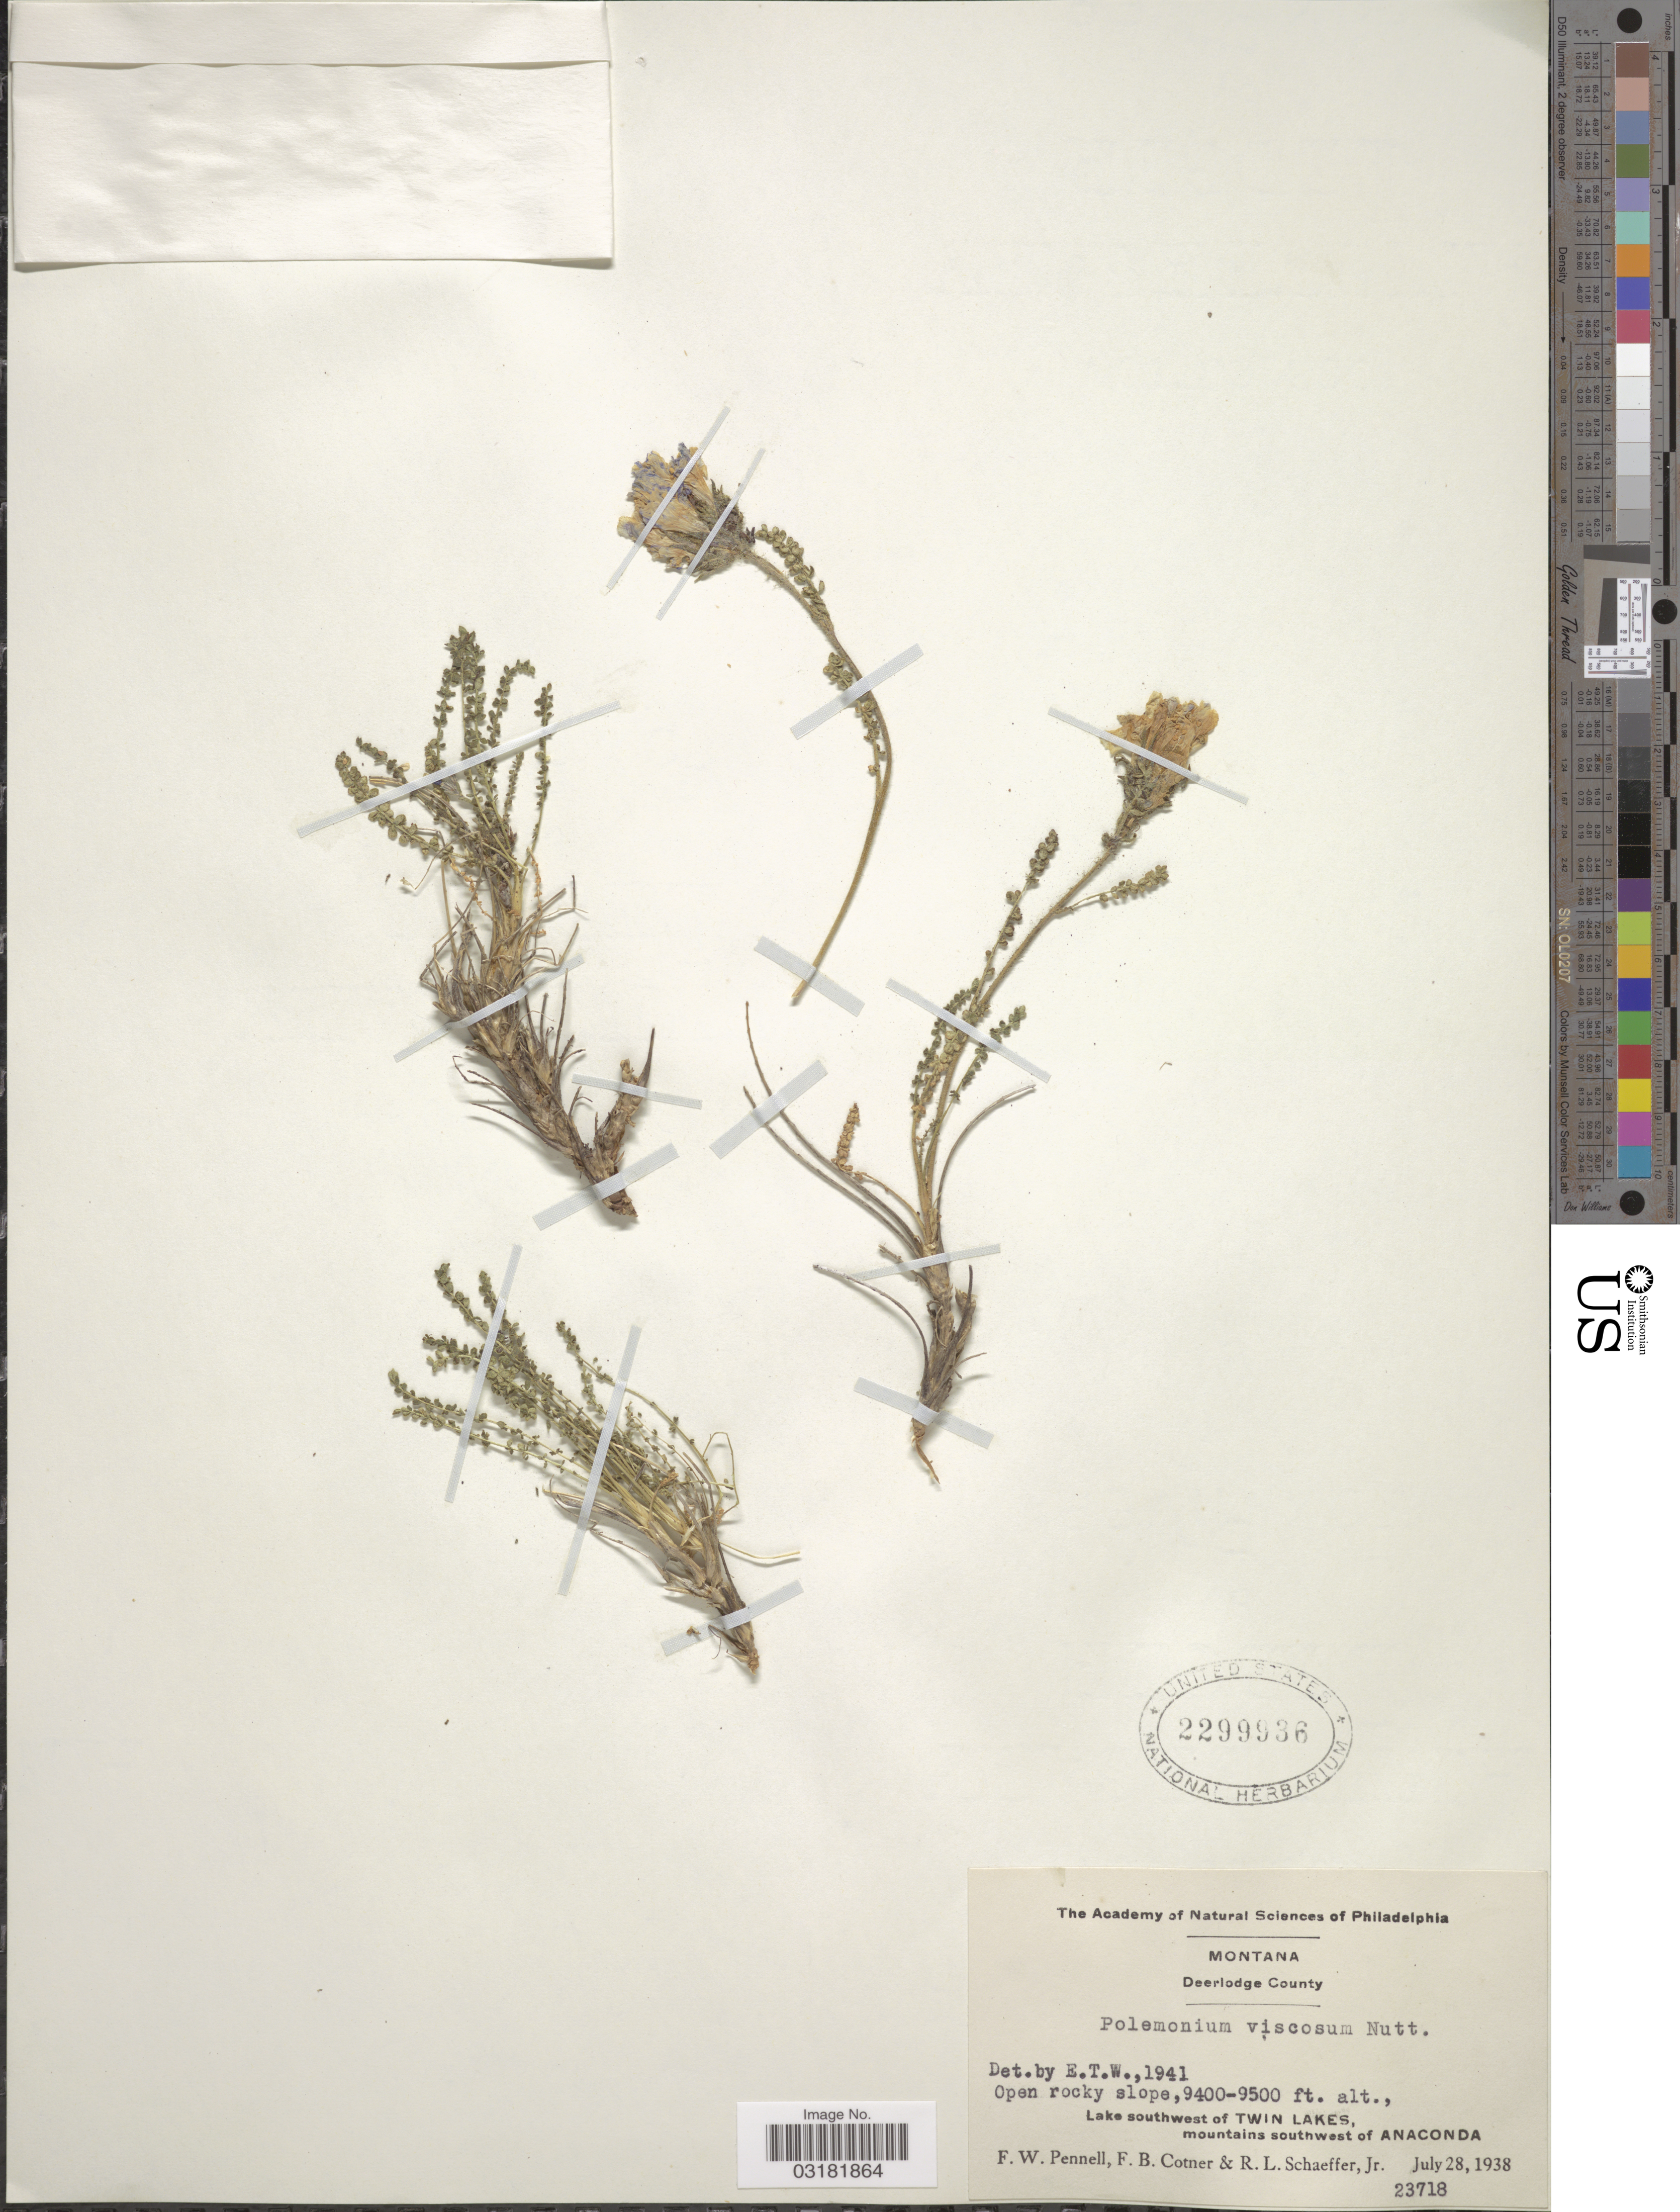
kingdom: Plantae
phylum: Tracheophyta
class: Magnoliopsida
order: Ericales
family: Polemoniaceae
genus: Polemonium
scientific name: Polemonium viscosum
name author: Nutt.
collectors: F. W. Pennell, F. Cotner & R. L. Schaeffer Jr.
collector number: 23718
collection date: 1938-07-28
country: United States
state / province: Montana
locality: Deerlodge County. Lake southwest of Twin Lakes, mountains southwest of Anaconda.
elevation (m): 2865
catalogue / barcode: US 2299936